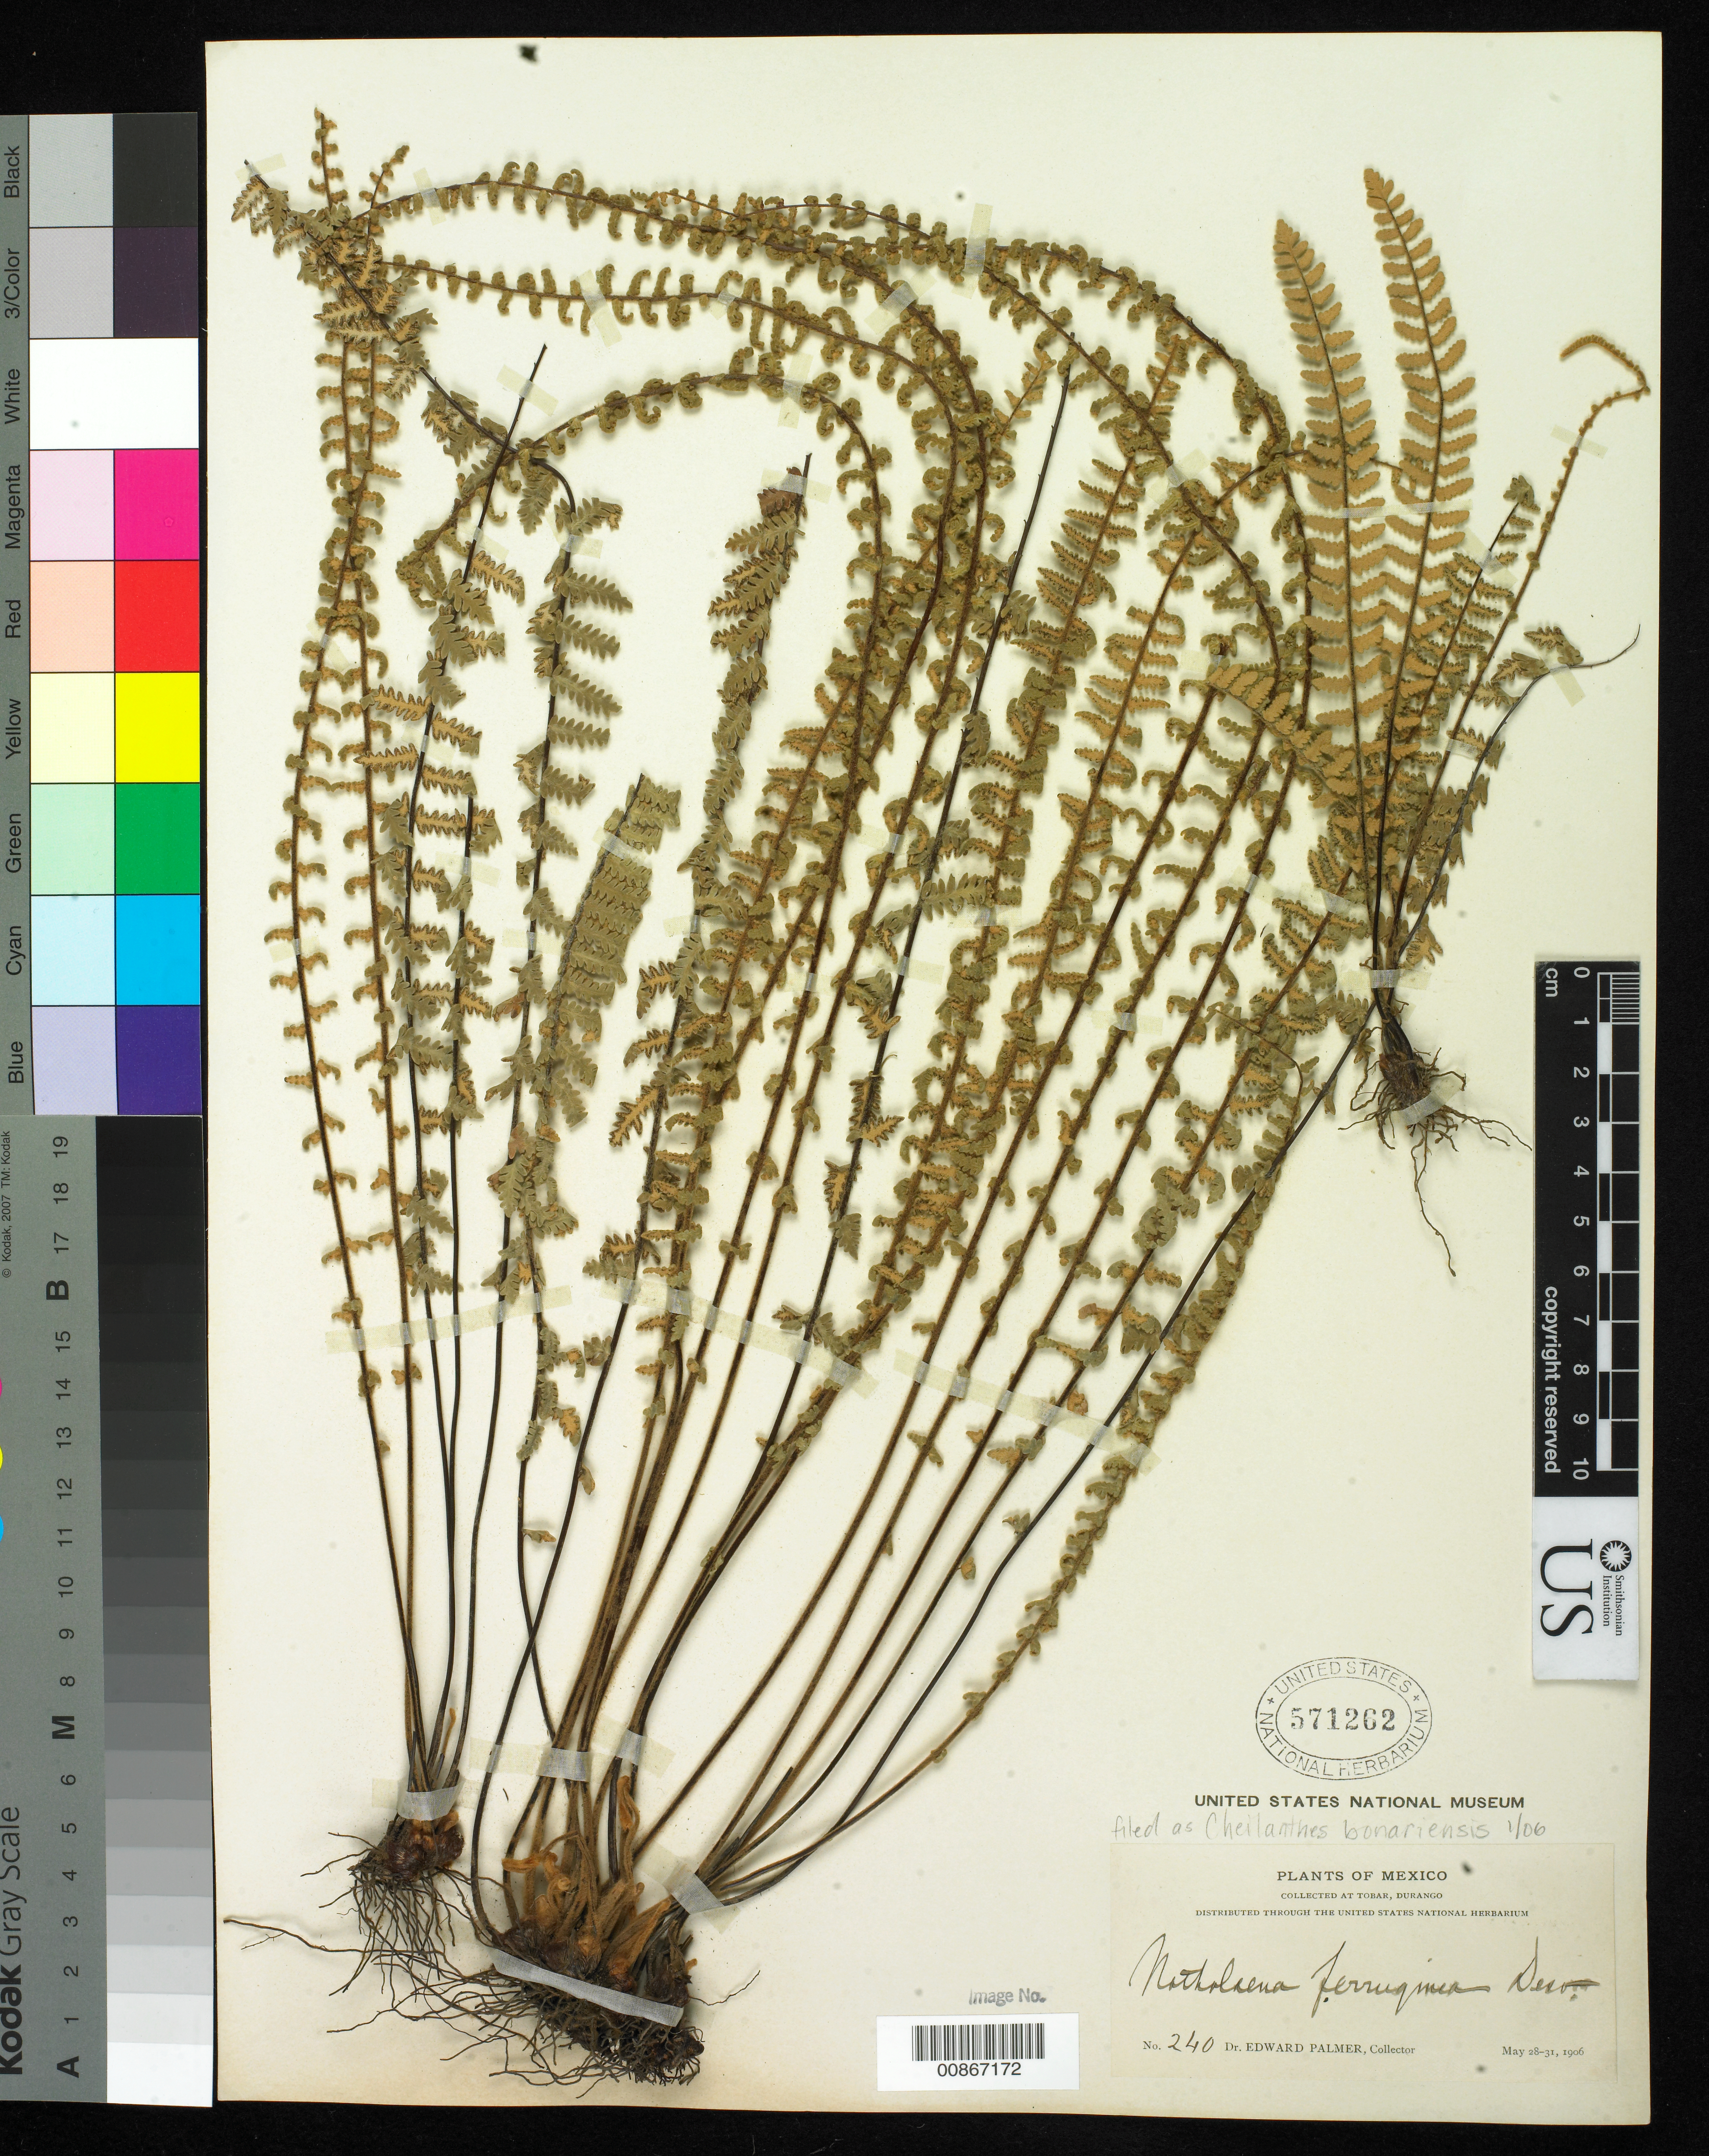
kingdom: Plantae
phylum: Tracheophyta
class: Polypodiopsida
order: Polypodiales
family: Pteridaceae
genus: Myriopteris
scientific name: Myriopteris aurea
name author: (Poir.) Grusz & Windham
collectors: E. Palmer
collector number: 240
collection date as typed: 28 May 1906 to 31 May 1906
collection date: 1906-05-28/1906-05-31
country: Mexico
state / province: Durango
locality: Tobar, Durango.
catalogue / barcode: US 571262